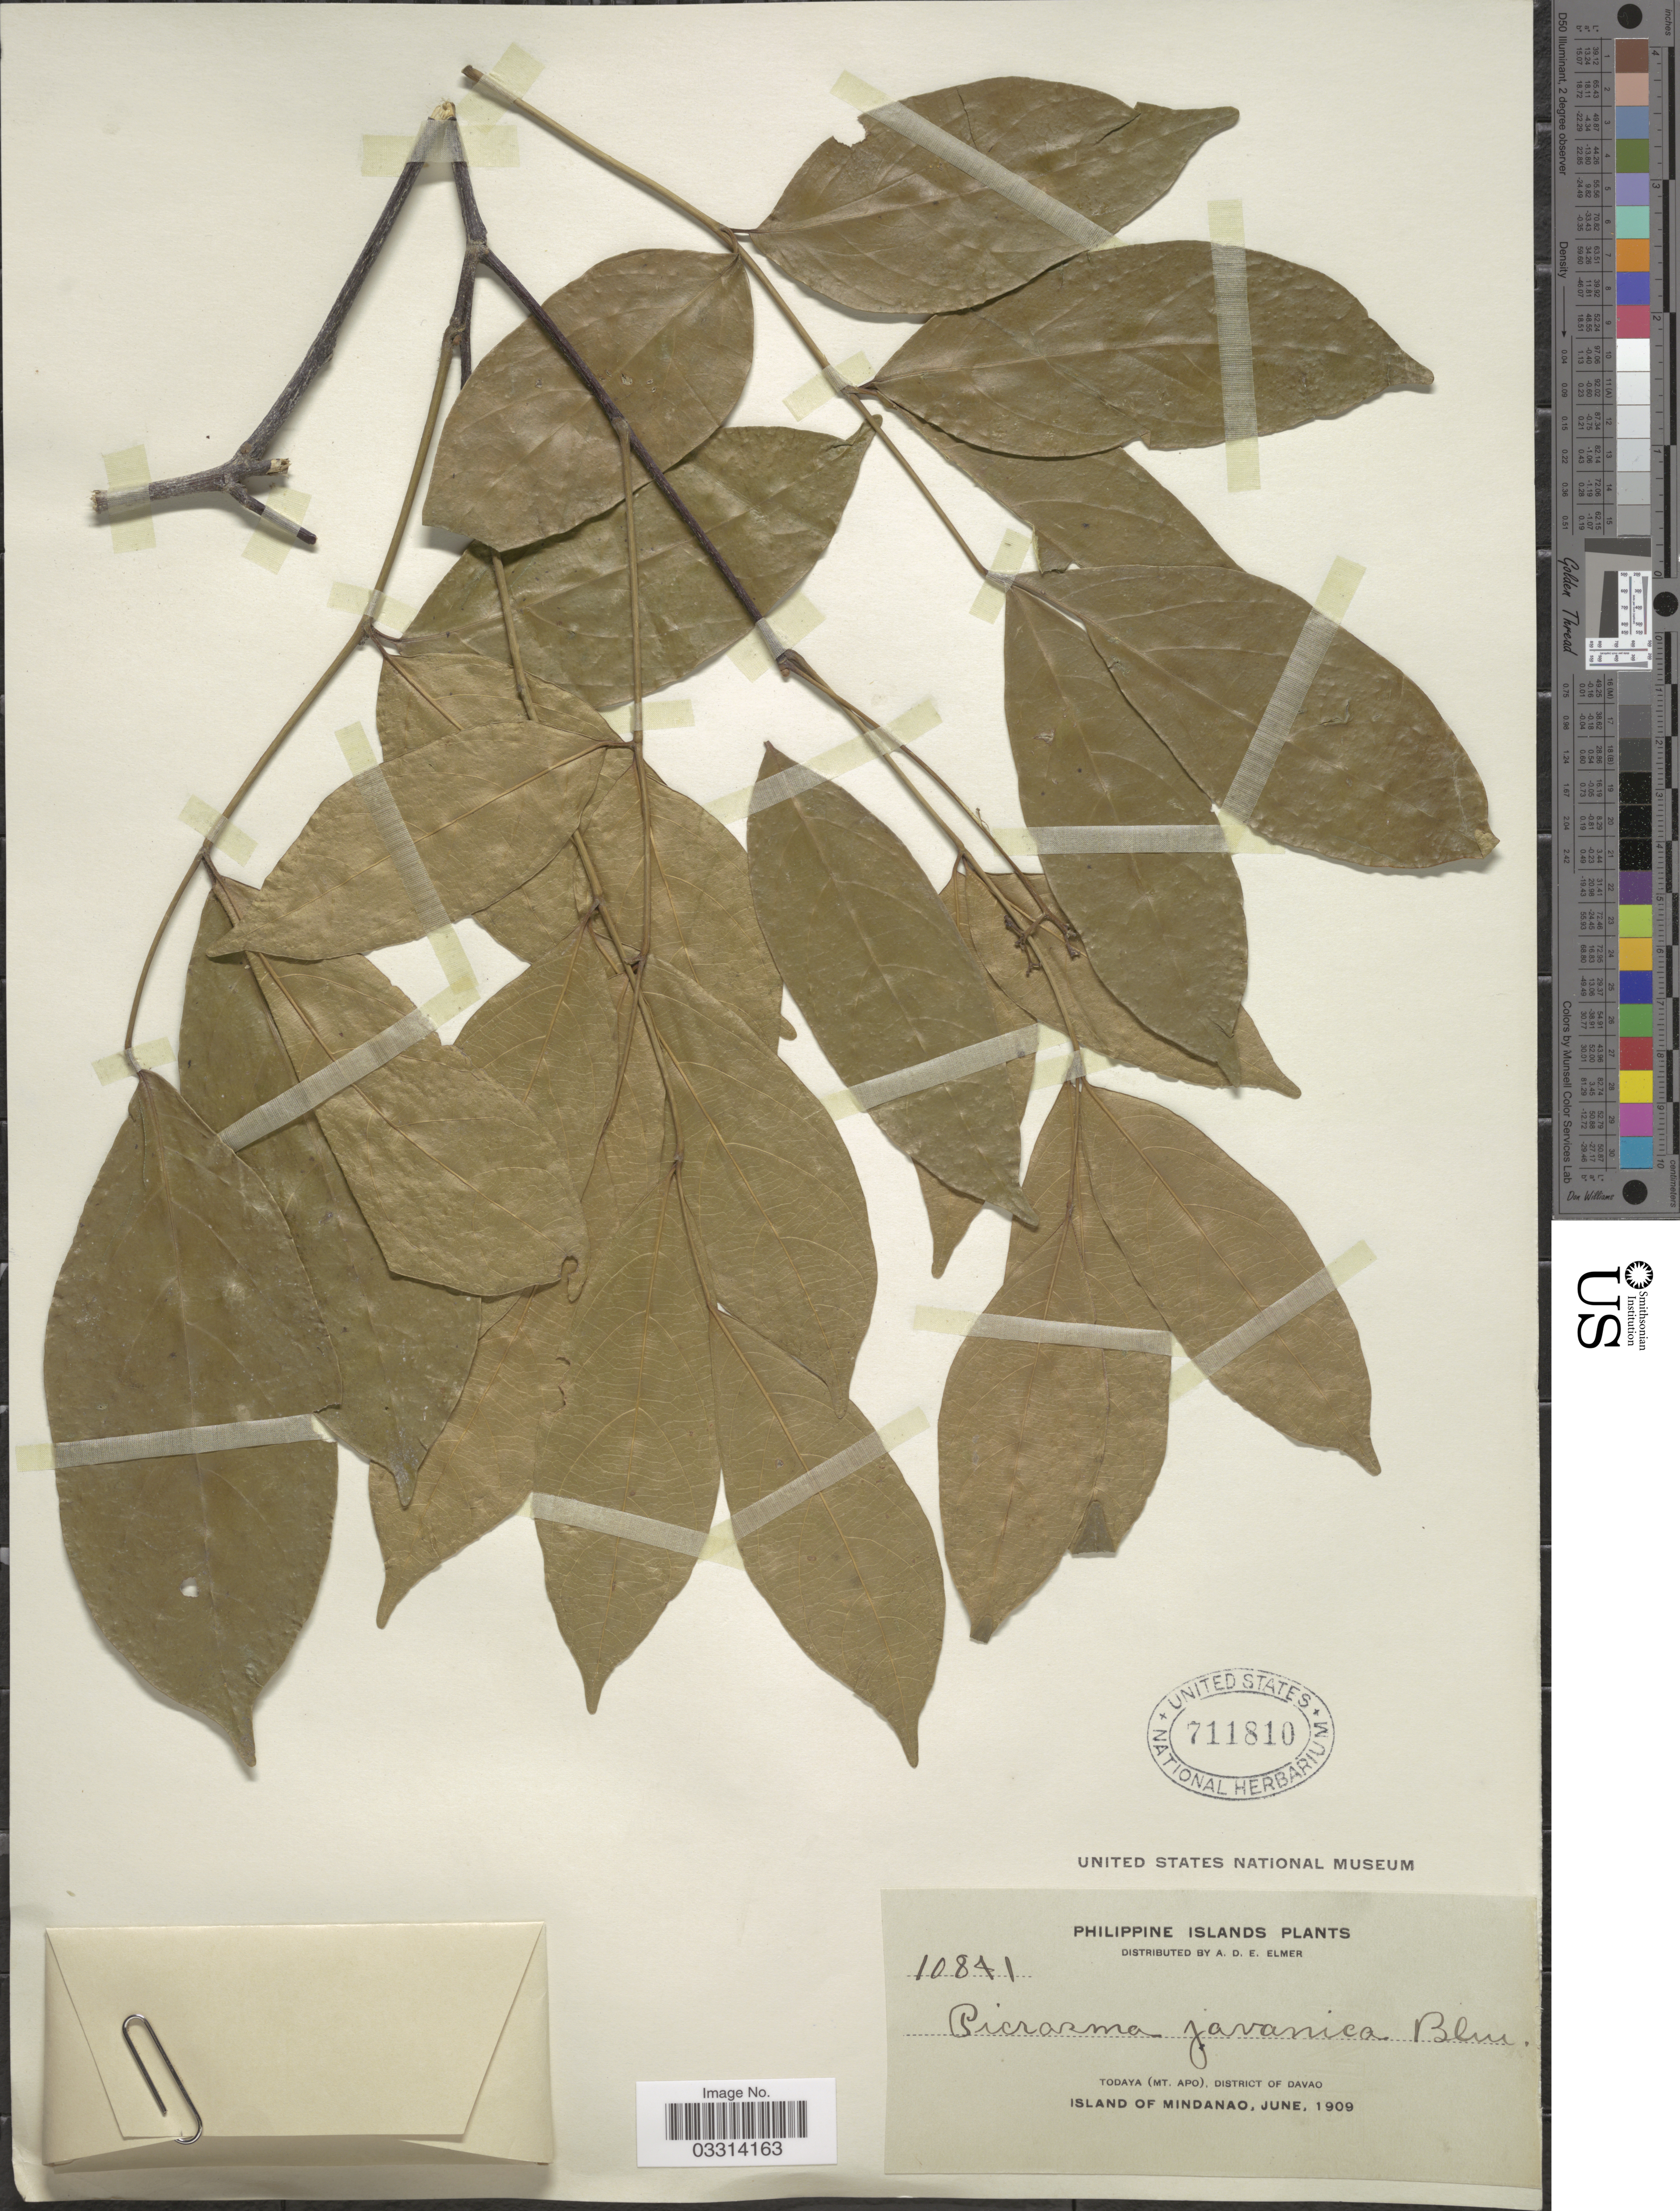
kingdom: Plantae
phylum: Tracheophyta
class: Magnoliopsida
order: Sapindales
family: Simaroubaceae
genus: Picrasma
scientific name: Picrasma javanica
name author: Blume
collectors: A. D. E. Elmer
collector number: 10841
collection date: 1909-06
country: Philippines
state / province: Davao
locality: Todaya (Mt. Apo), District of Davao. Island of Mindanao.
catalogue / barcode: US 711810